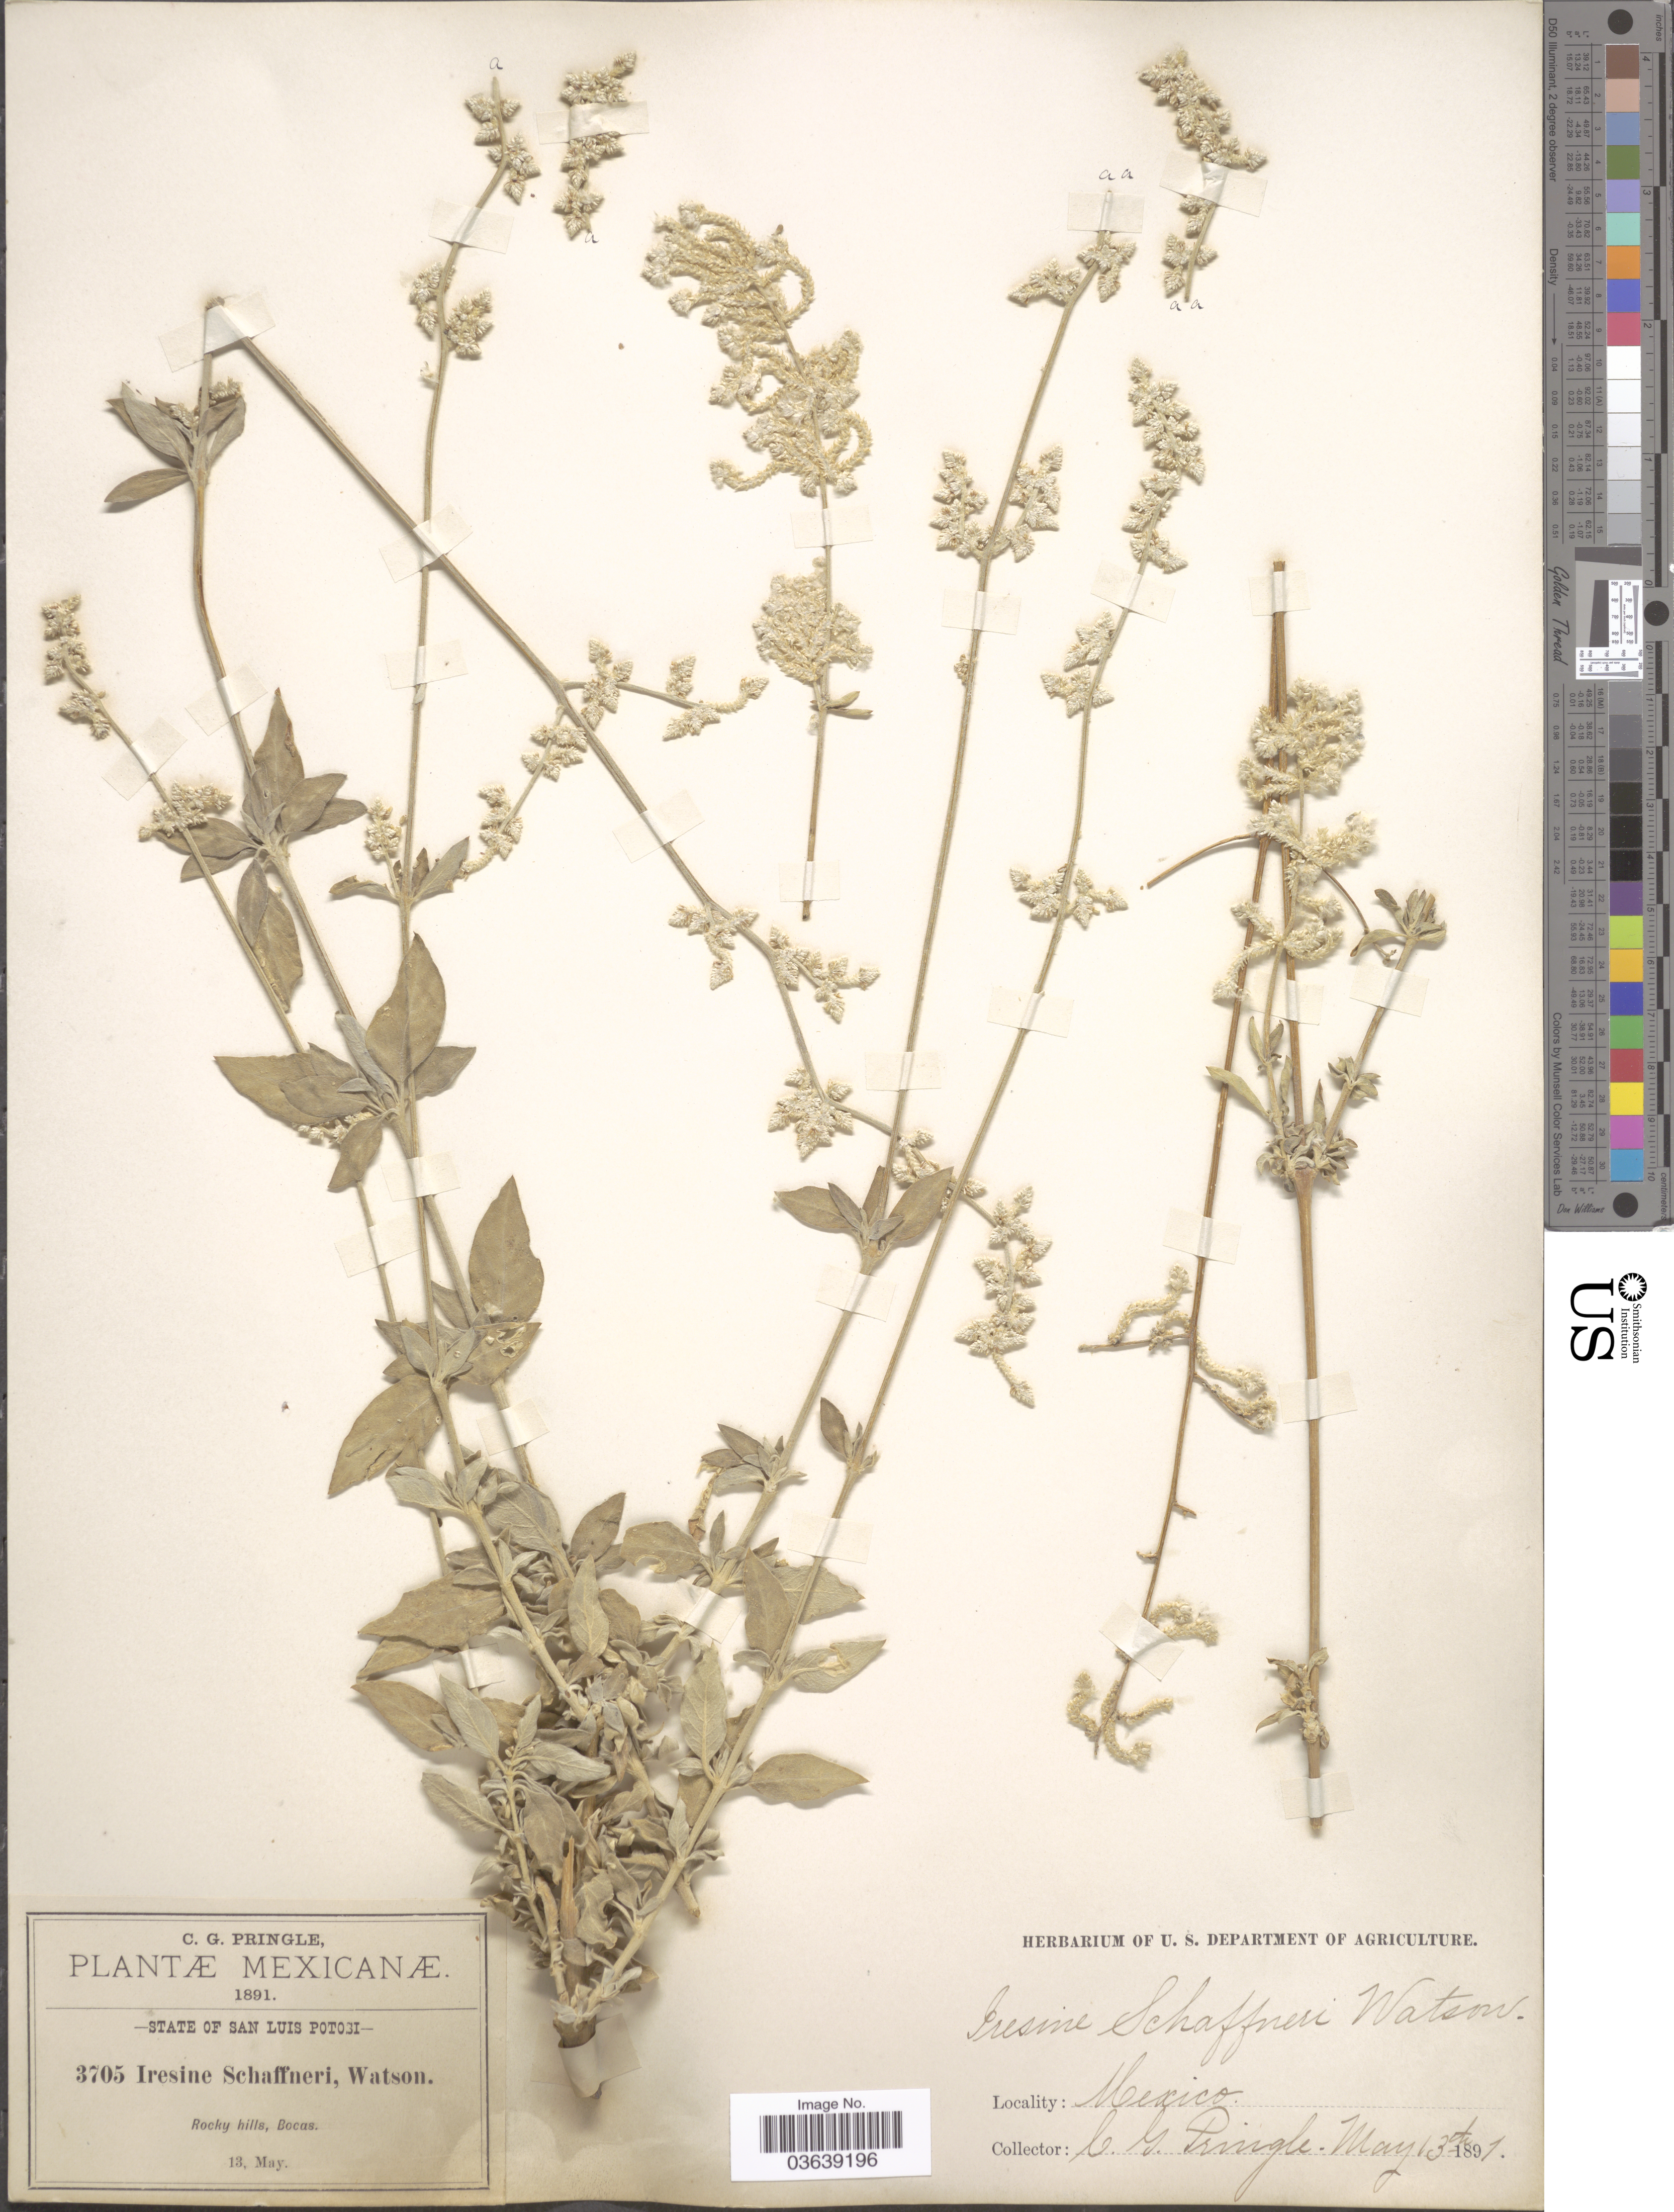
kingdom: Plantae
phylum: Tracheophyta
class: Magnoliopsida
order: Caryophyllales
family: Amaranthaceae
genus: Iresine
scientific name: Iresine schaffneri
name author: S. Watson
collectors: C. G. Pringle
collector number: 3705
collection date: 1891-05-13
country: Mexico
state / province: San Luis Potosí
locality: Bocas.